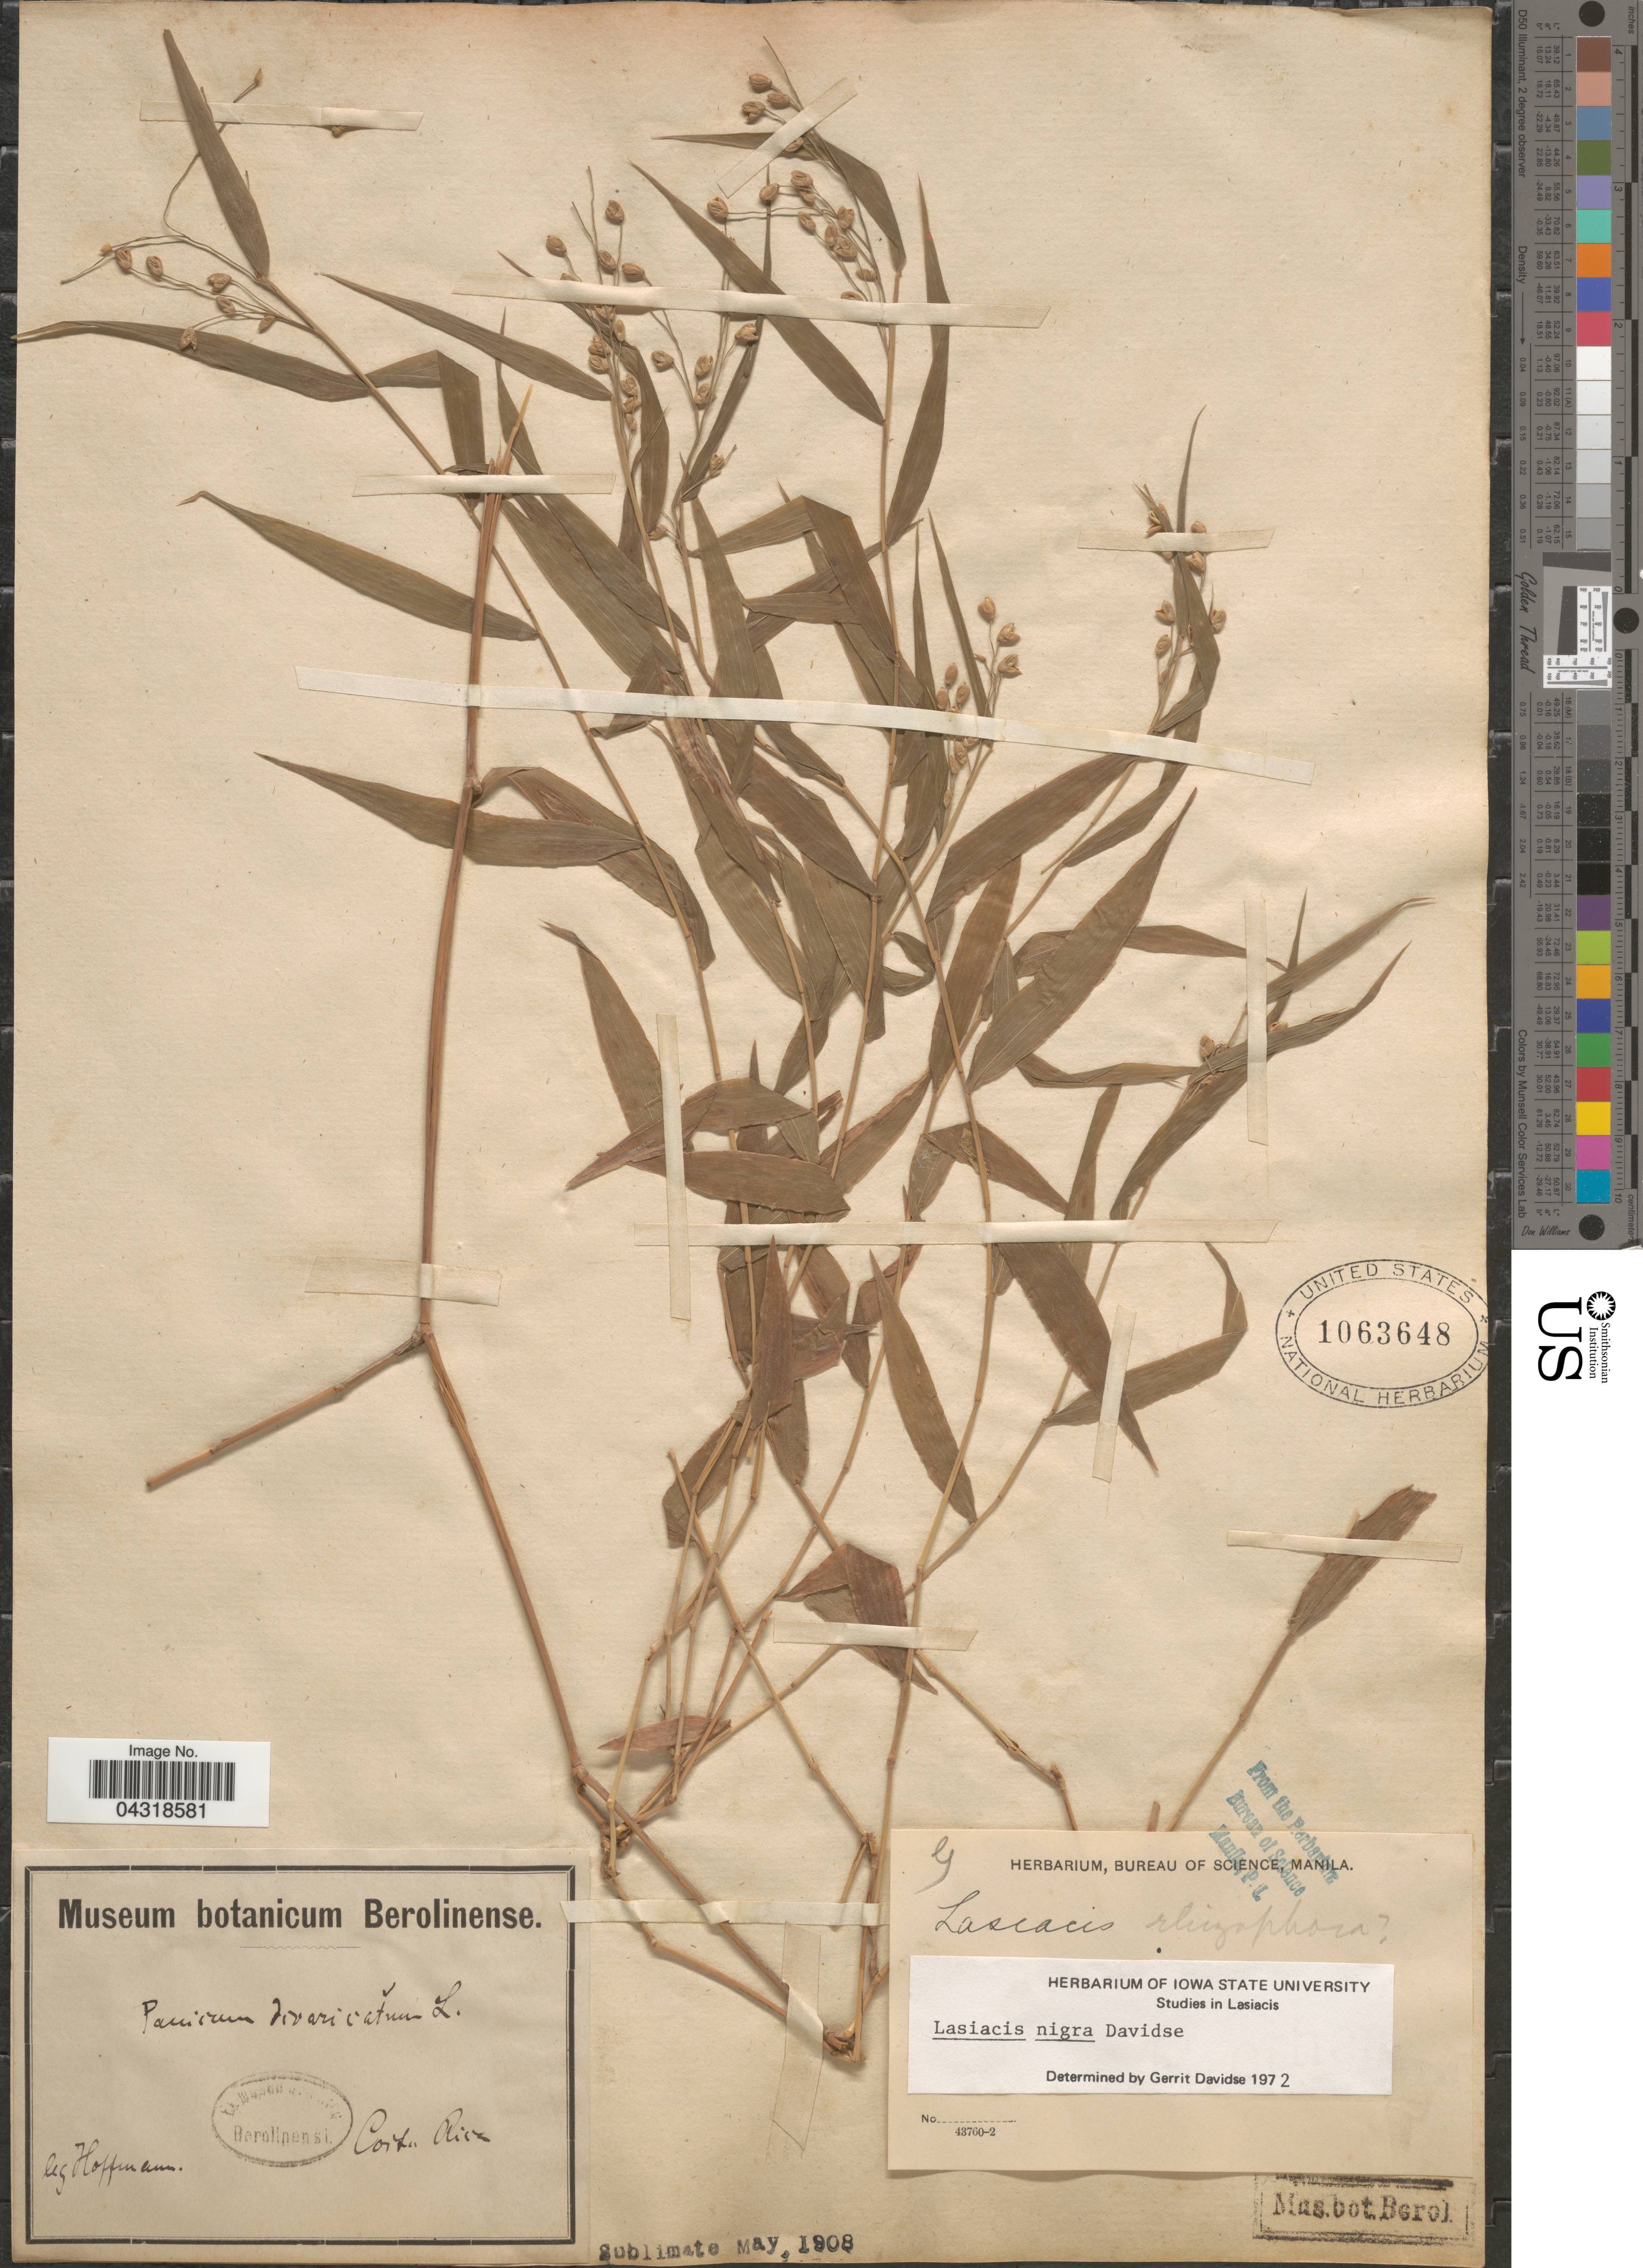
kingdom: Plantae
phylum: Tracheophyta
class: Liliopsida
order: Poales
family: Poaceae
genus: Lasiacis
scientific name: Lasiacis nigra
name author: Davidse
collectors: -. Hoffmann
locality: Costa Rica. [interpreted]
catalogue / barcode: US 1063648